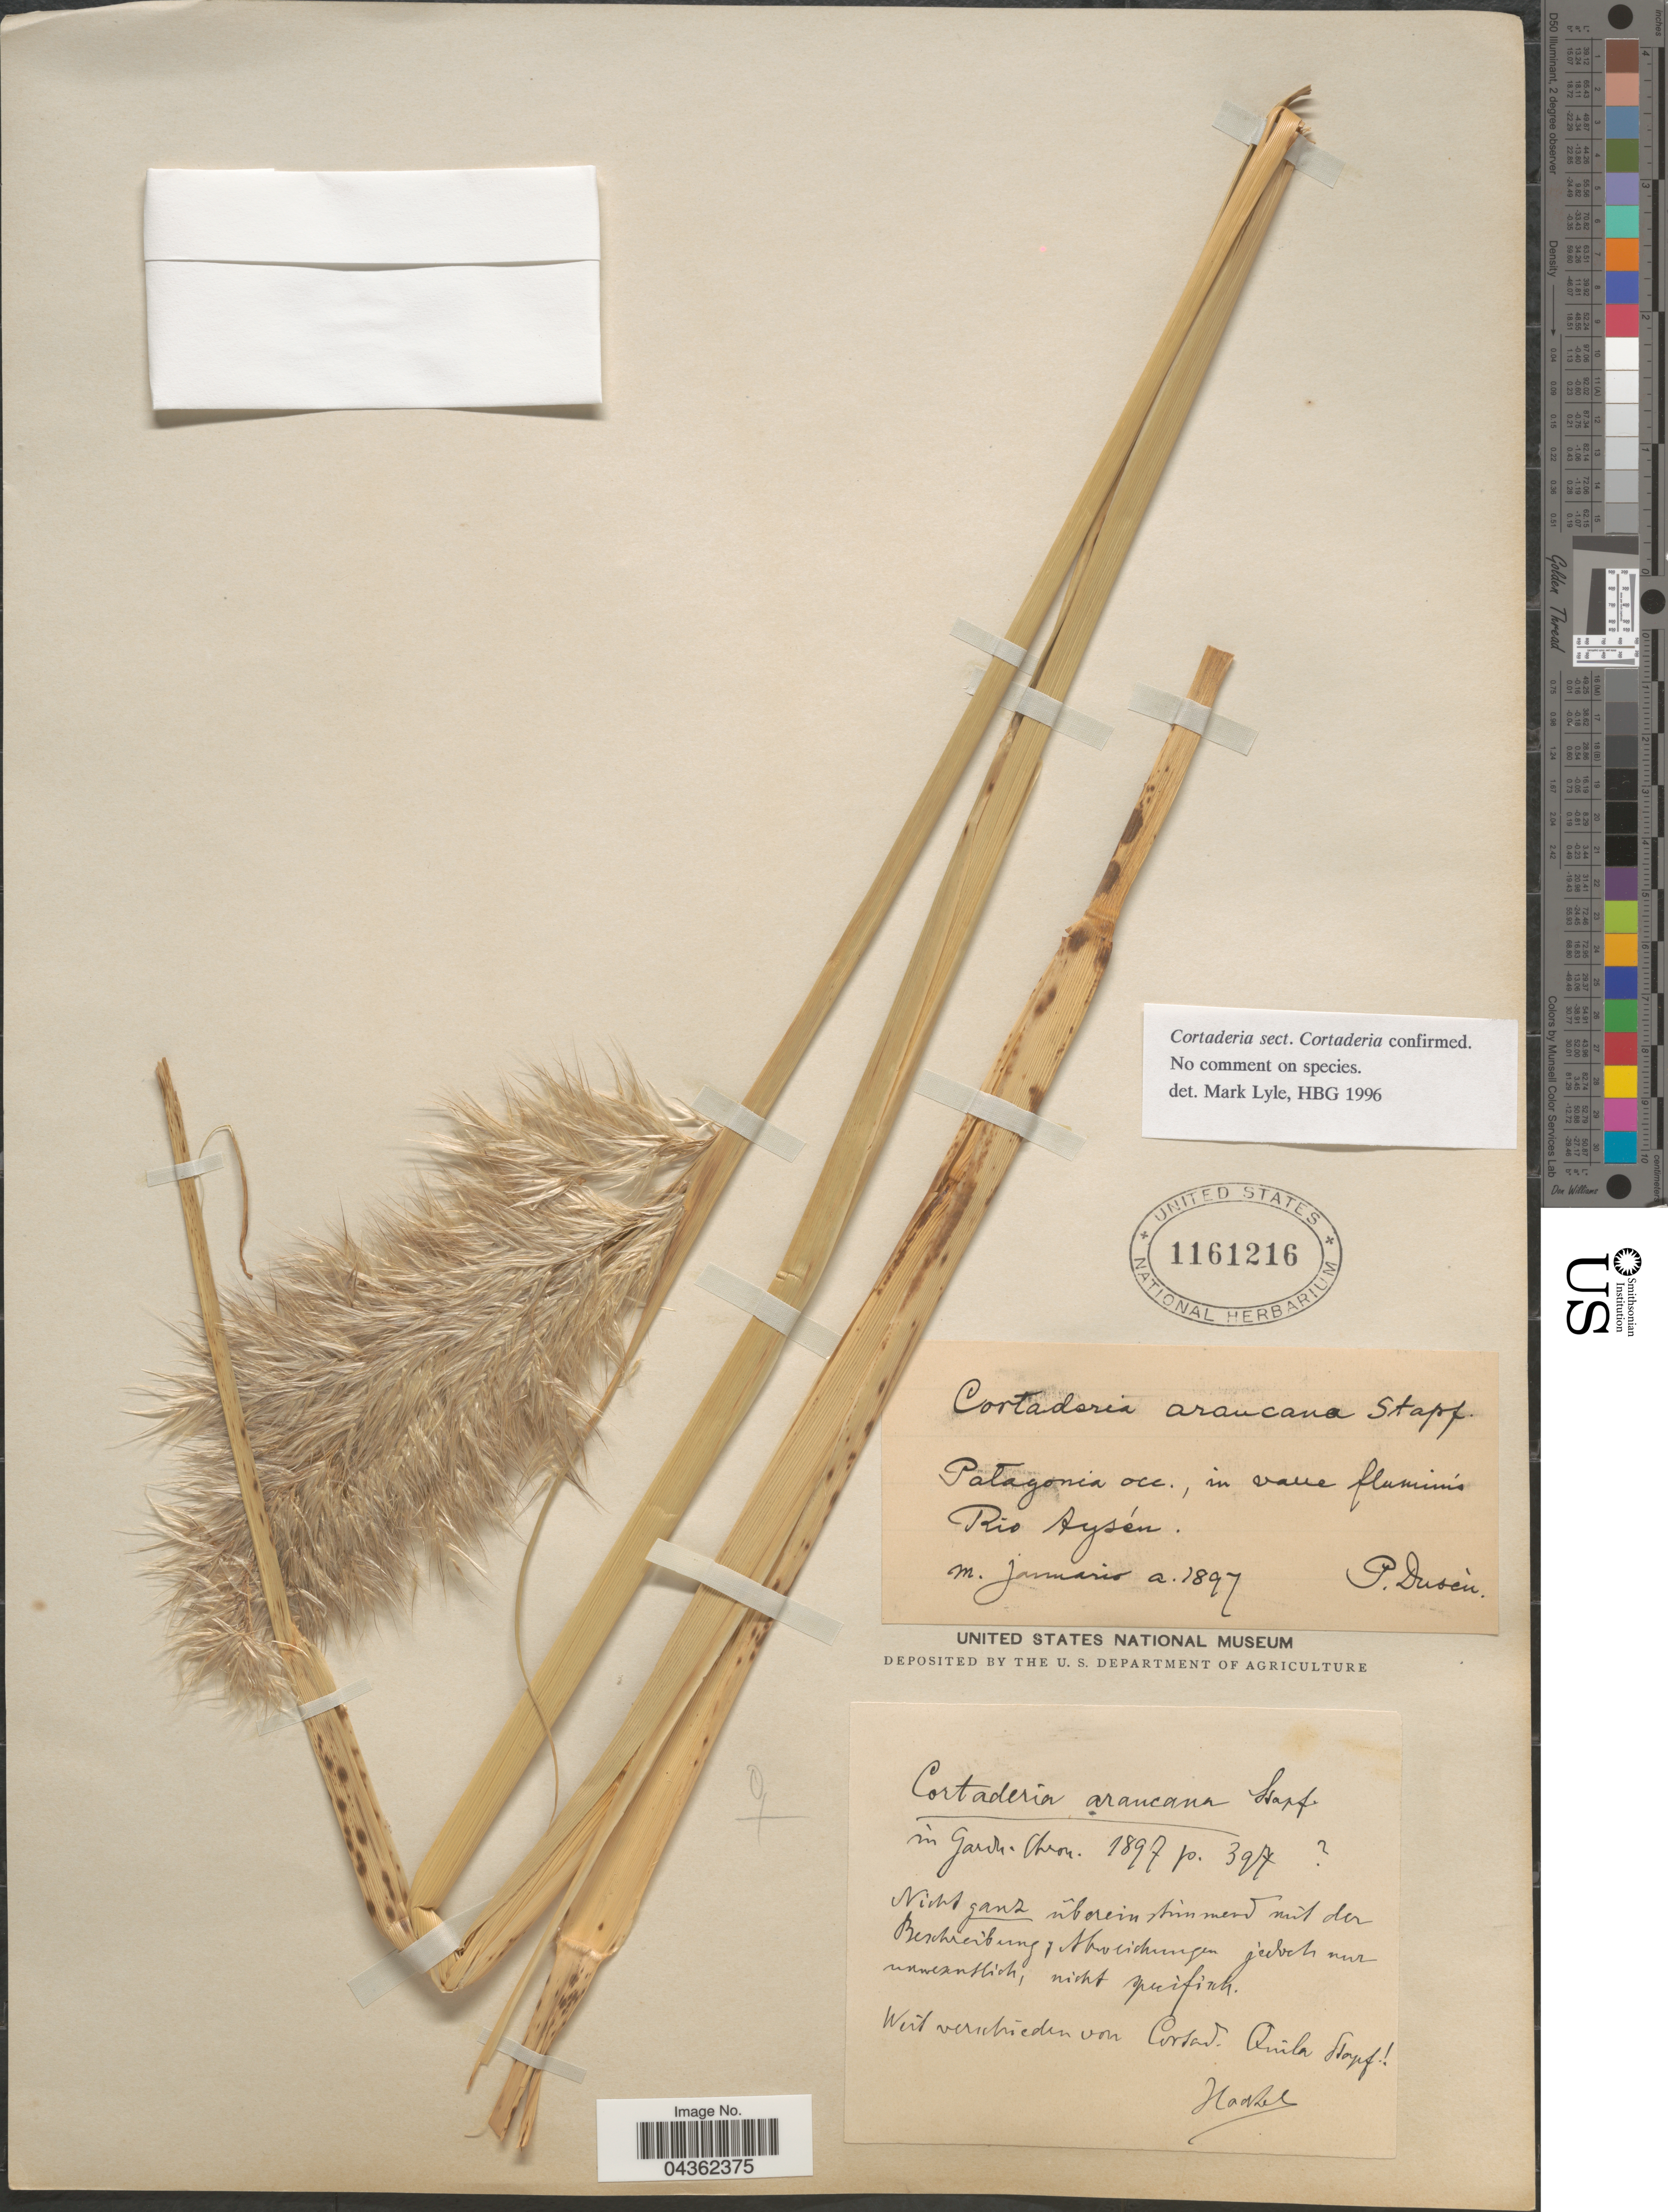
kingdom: Plantae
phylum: Tracheophyta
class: Liliopsida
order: Poales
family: Poaceae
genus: Cortaderia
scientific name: Cortaderia araucana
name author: Stapf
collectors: P. Dusén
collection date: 1897-01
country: Chile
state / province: Aisén (XI)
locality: Patagonia occ., in valle fluminis Rio Aysén.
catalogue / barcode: US 1161216